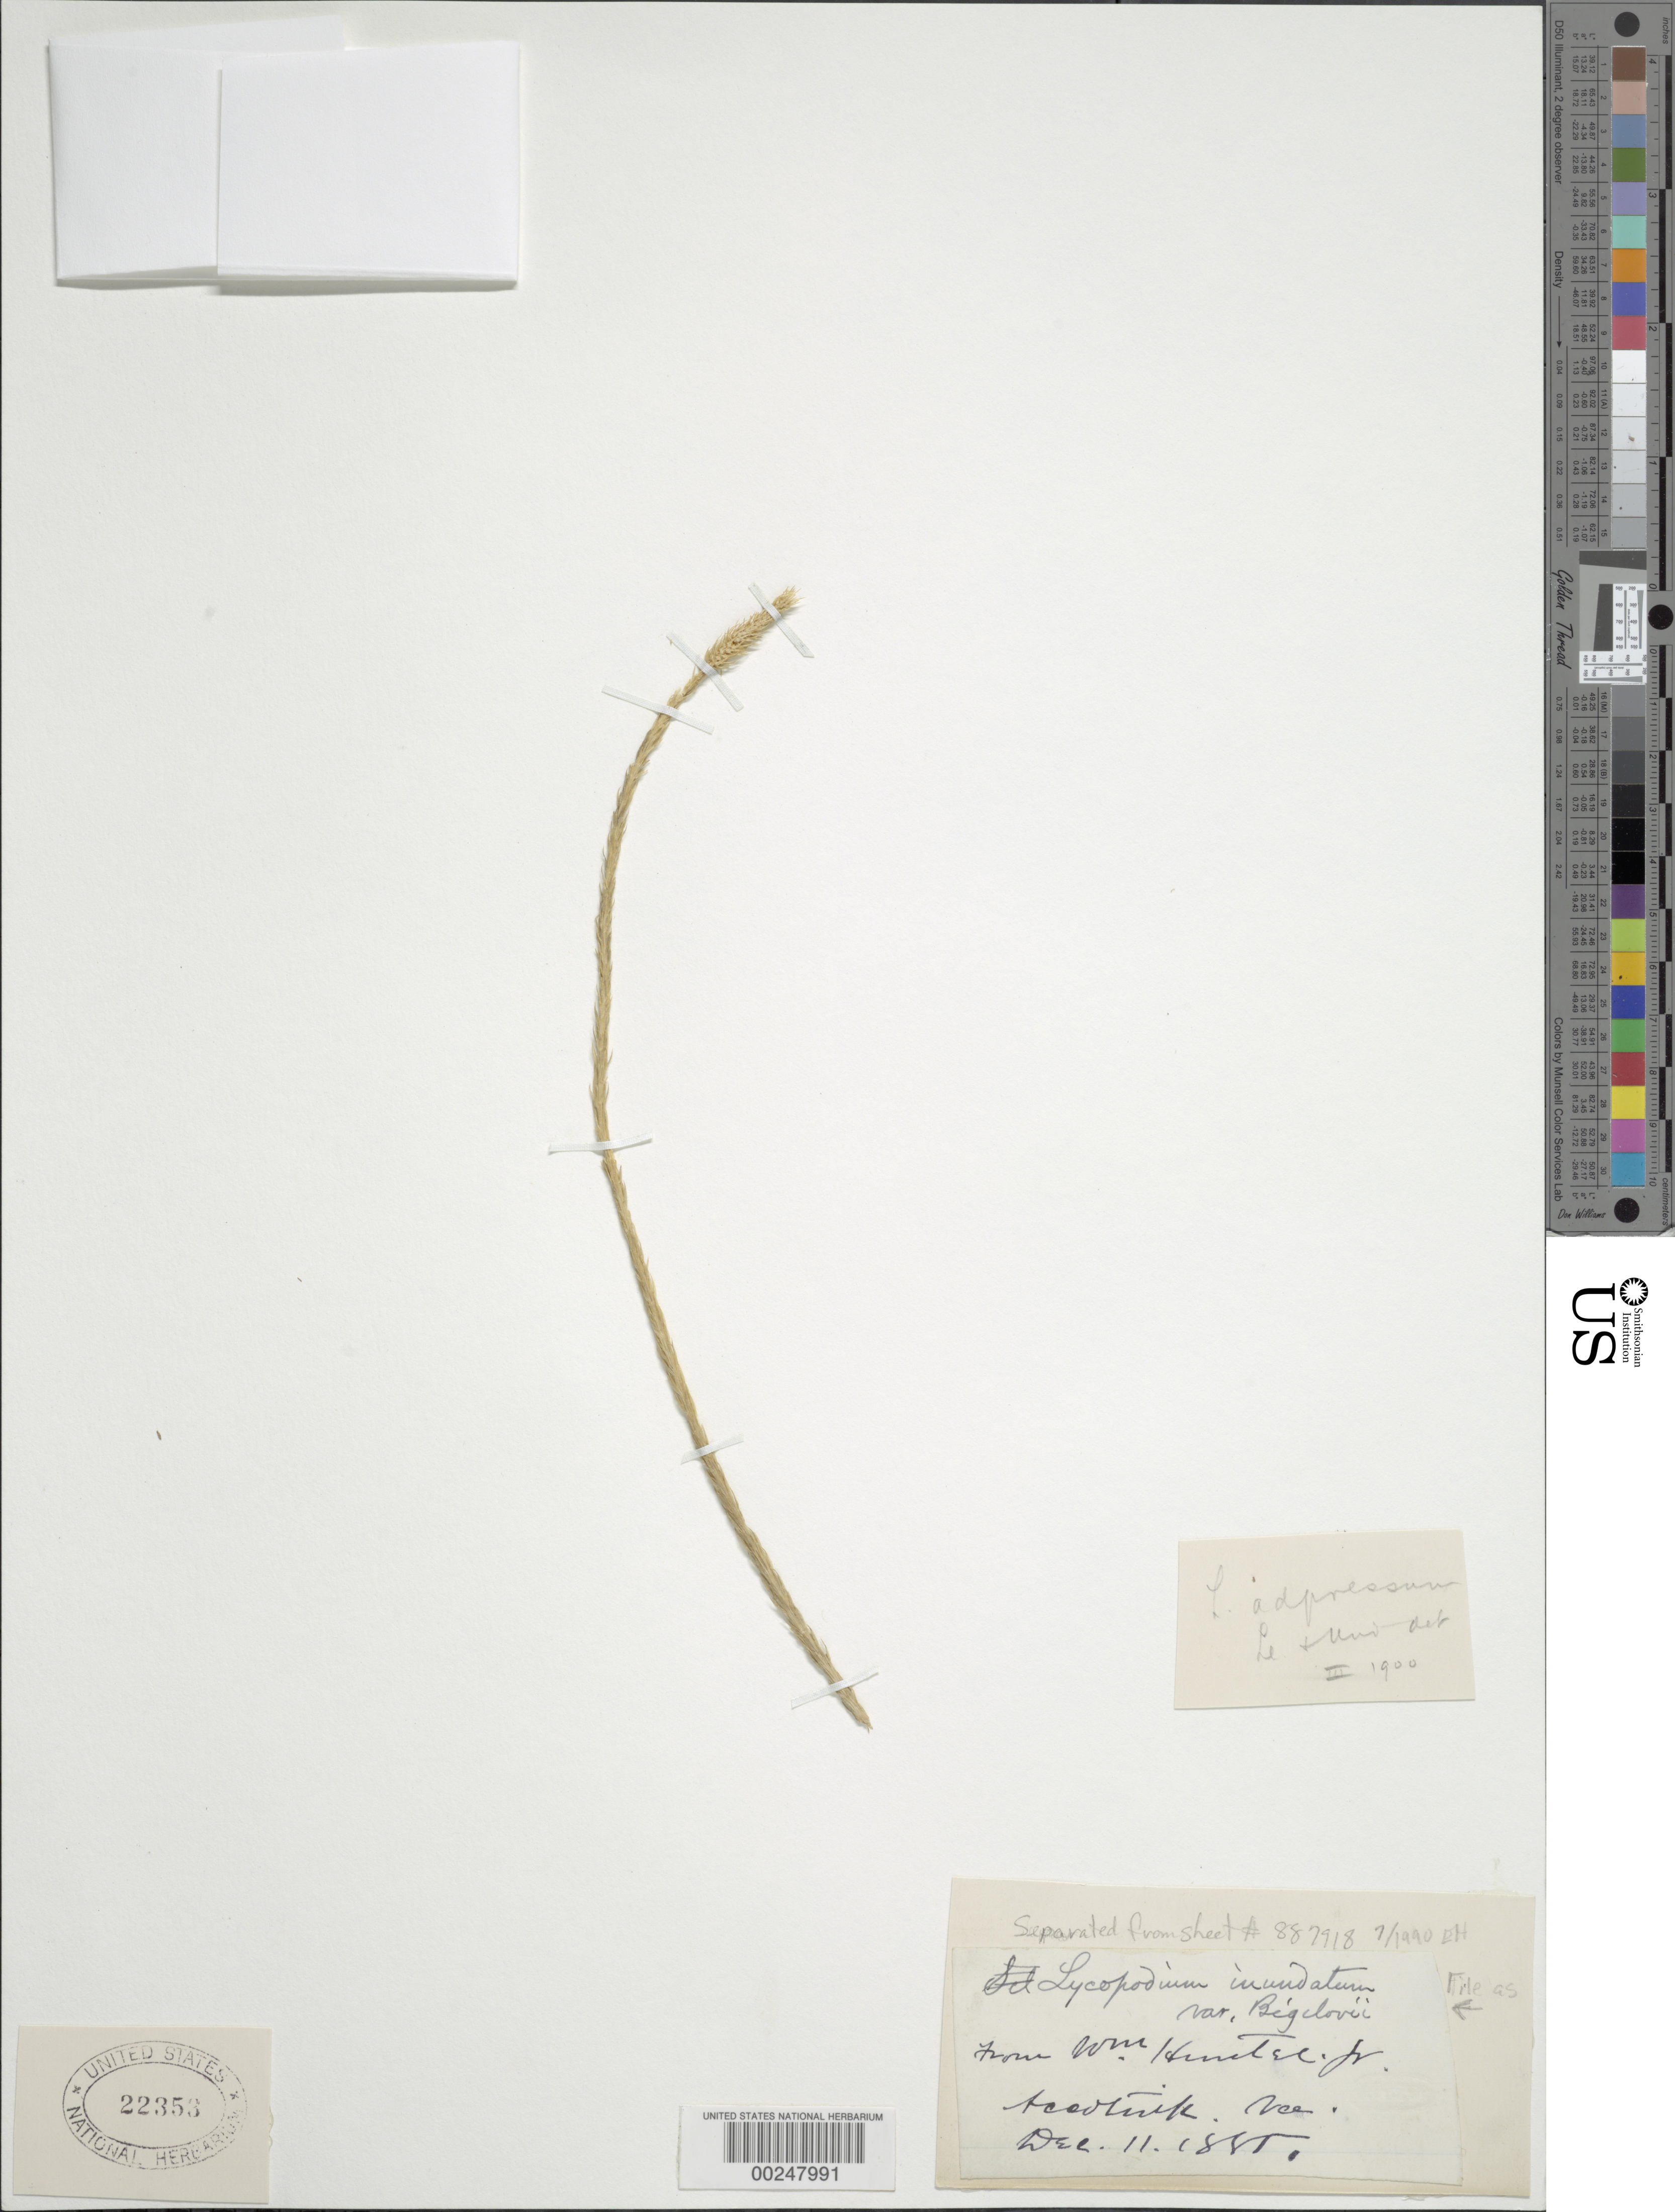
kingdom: Plantae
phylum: Tracheophyta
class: Lycopodiopsida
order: Lycopodiales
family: Lycopodiaceae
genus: Lycopodiella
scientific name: Lycopodiella appressa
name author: (Chapm.) Cranfill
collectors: W. Hunter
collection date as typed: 11 Dec 1881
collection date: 1881-12-11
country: United States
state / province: Virginia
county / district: Fairfax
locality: Accotink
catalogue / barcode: US 22353